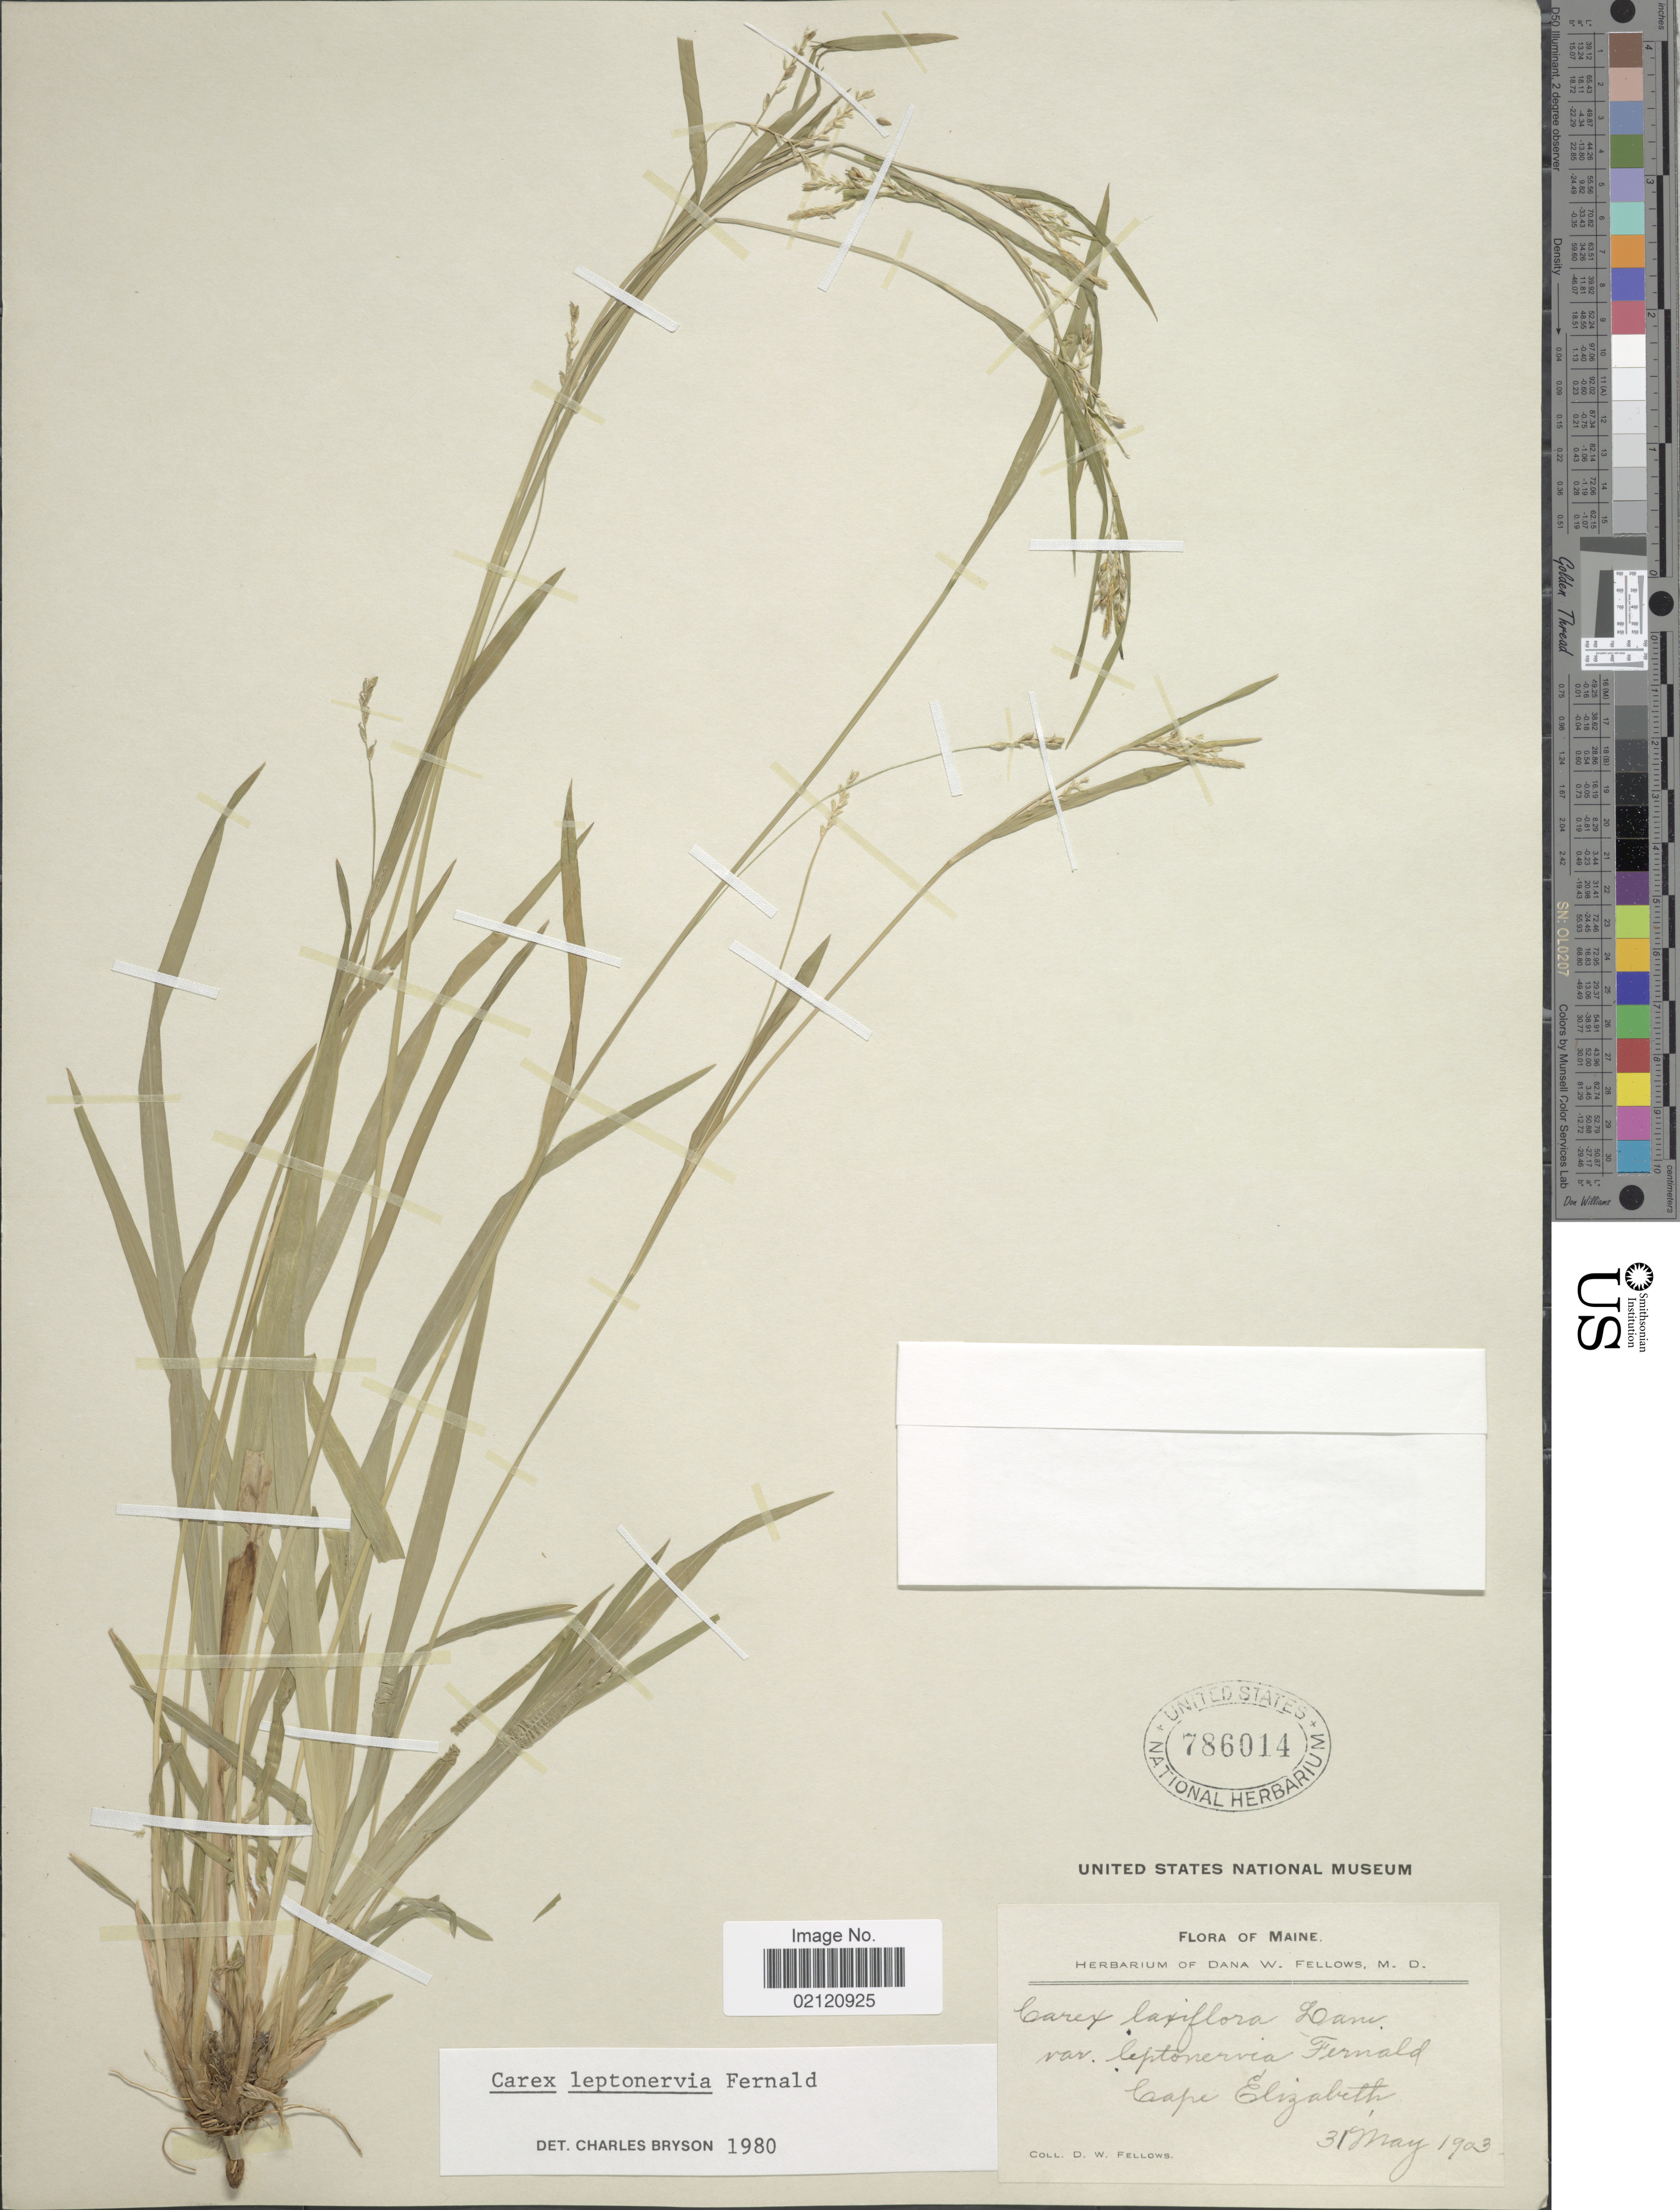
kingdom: Plantae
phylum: Tracheophyta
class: Liliopsida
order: Poales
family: Cyperaceae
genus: Carex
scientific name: Carex leptonervia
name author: (Fernald) Fernald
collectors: D. W. Fellows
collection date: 1903-05-31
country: United States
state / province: Maine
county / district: Cumberland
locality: Cape Elizabeth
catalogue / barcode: US 786014